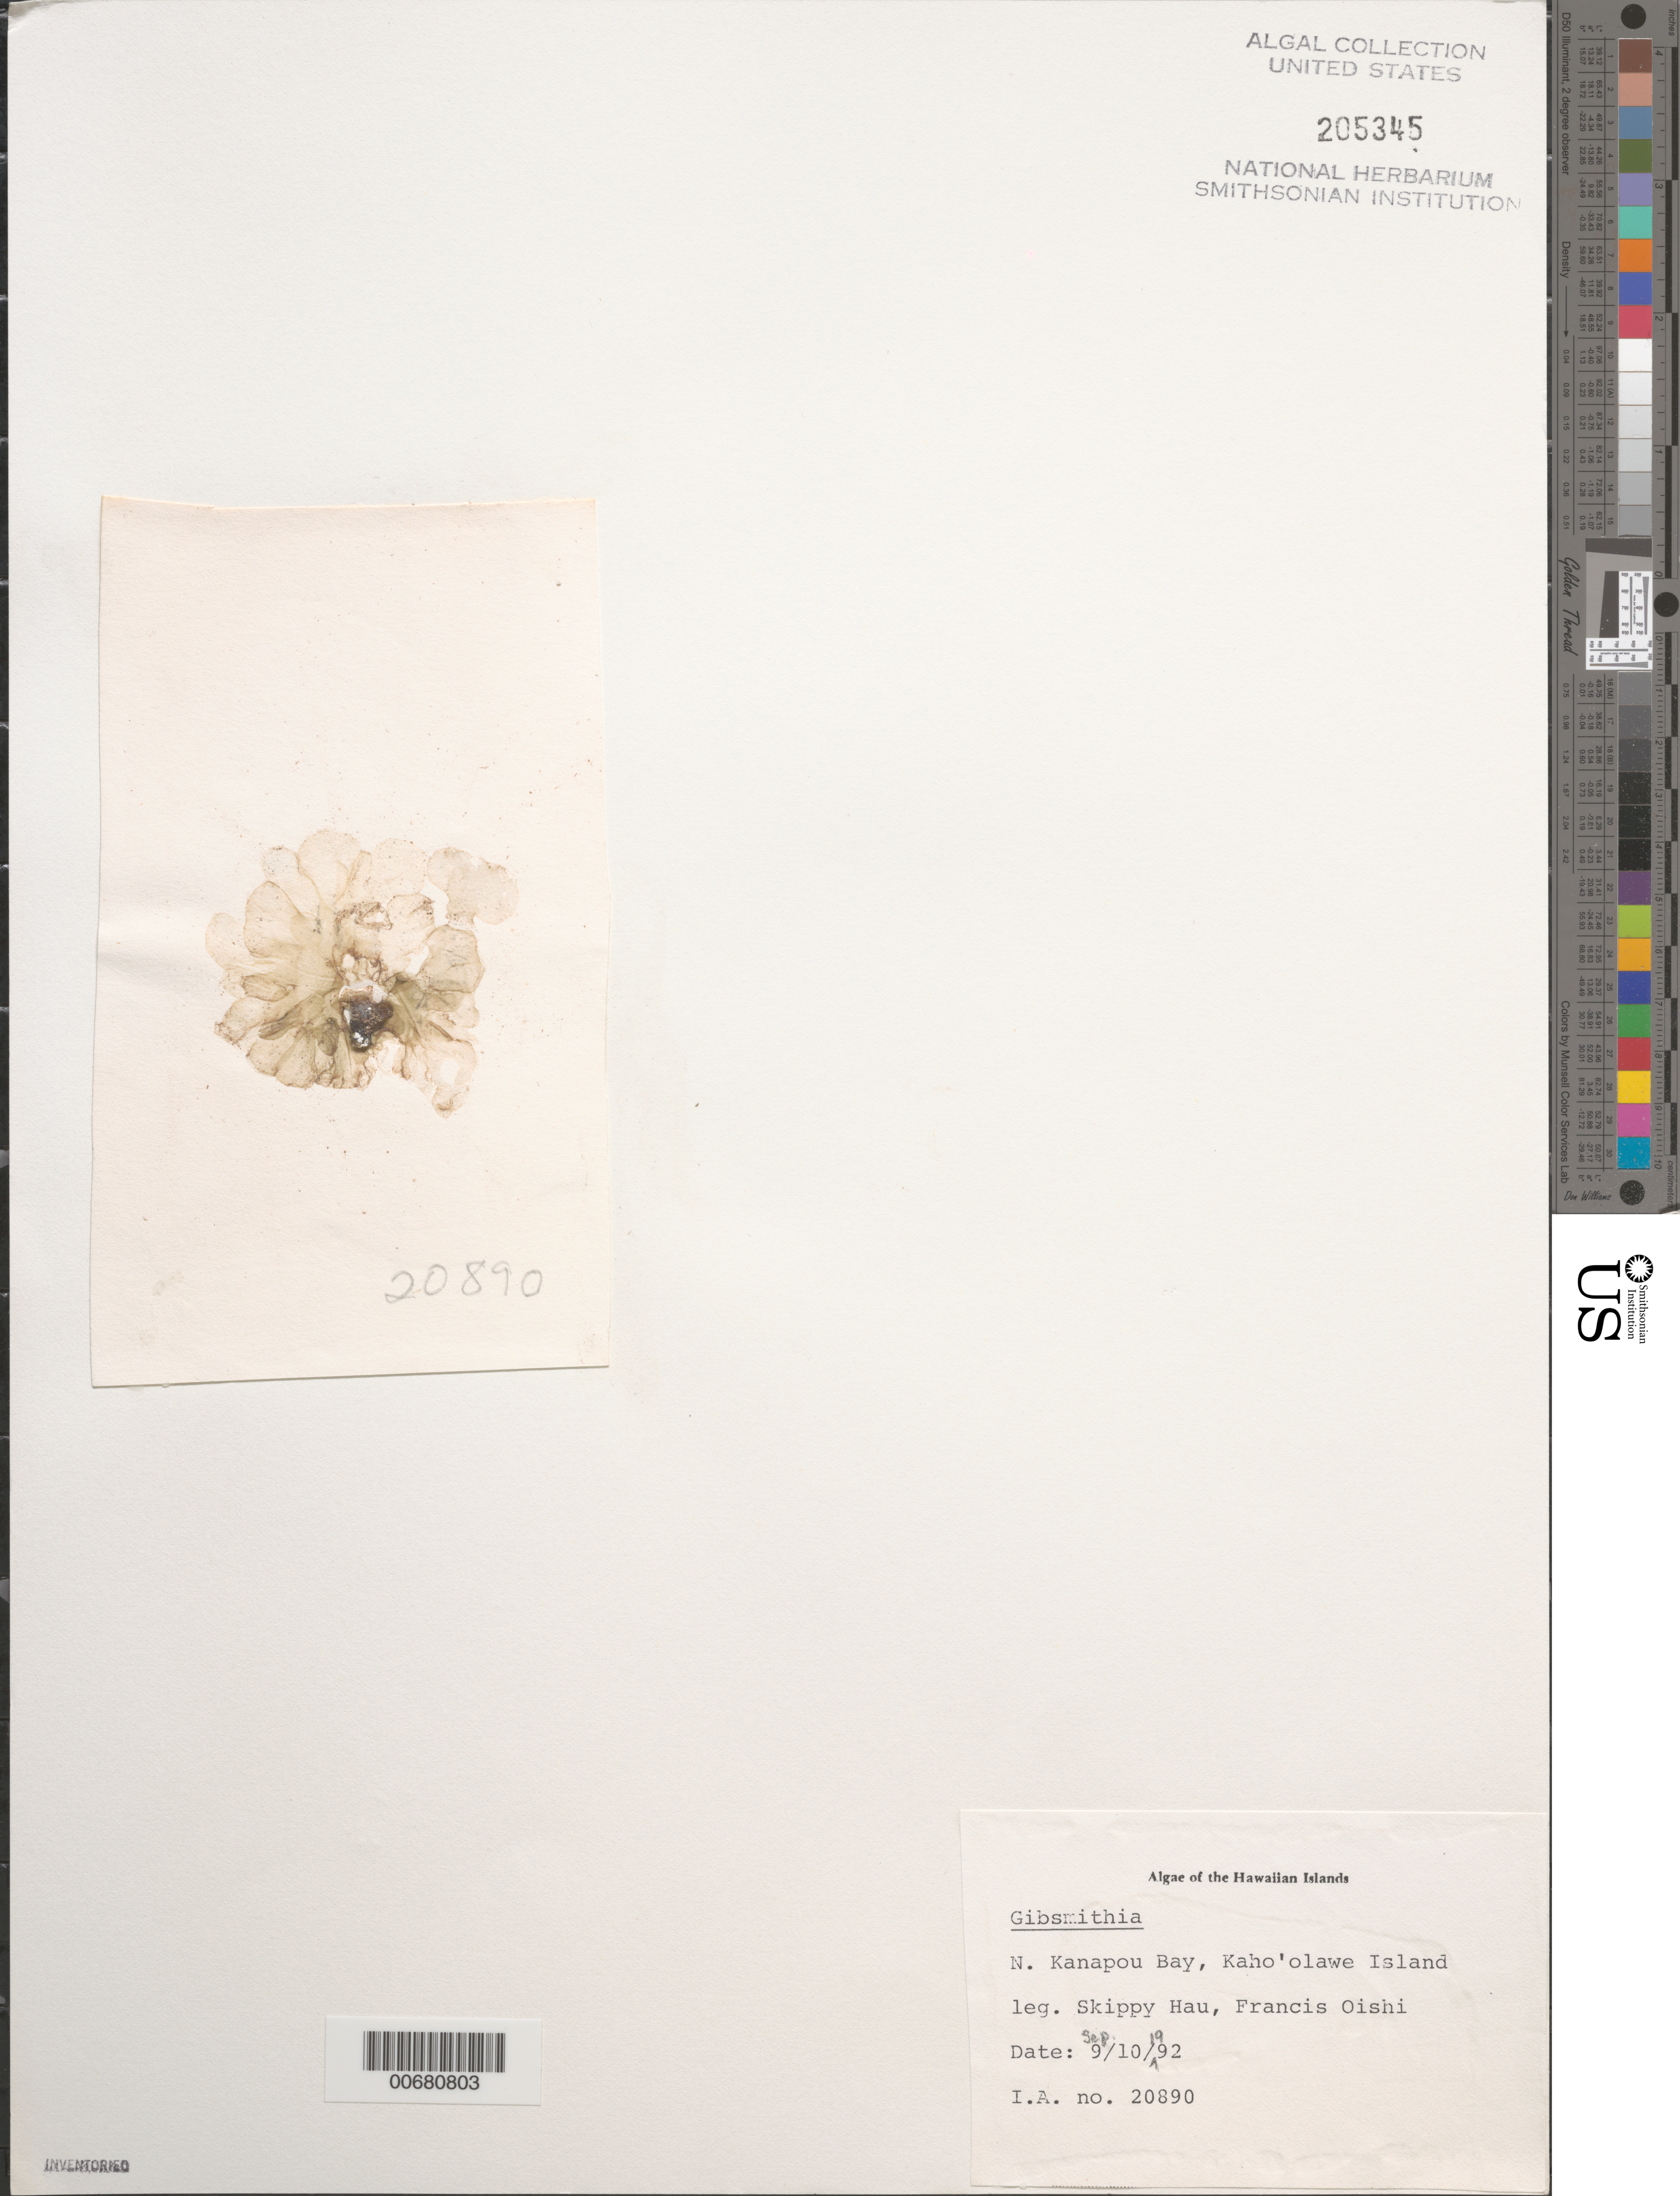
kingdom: Plantae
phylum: Rhodophyta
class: Florideophyceae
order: Gigartinales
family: Dumontiaceae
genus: Gibsmithia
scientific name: Gibsmithia sp.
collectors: S. Hau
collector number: IAA 20890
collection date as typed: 10 Sep 1992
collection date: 1992-09-10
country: United States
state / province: Hawaii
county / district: Maui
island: Kaho'olawe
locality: Kanapou Bay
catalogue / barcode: US 205345